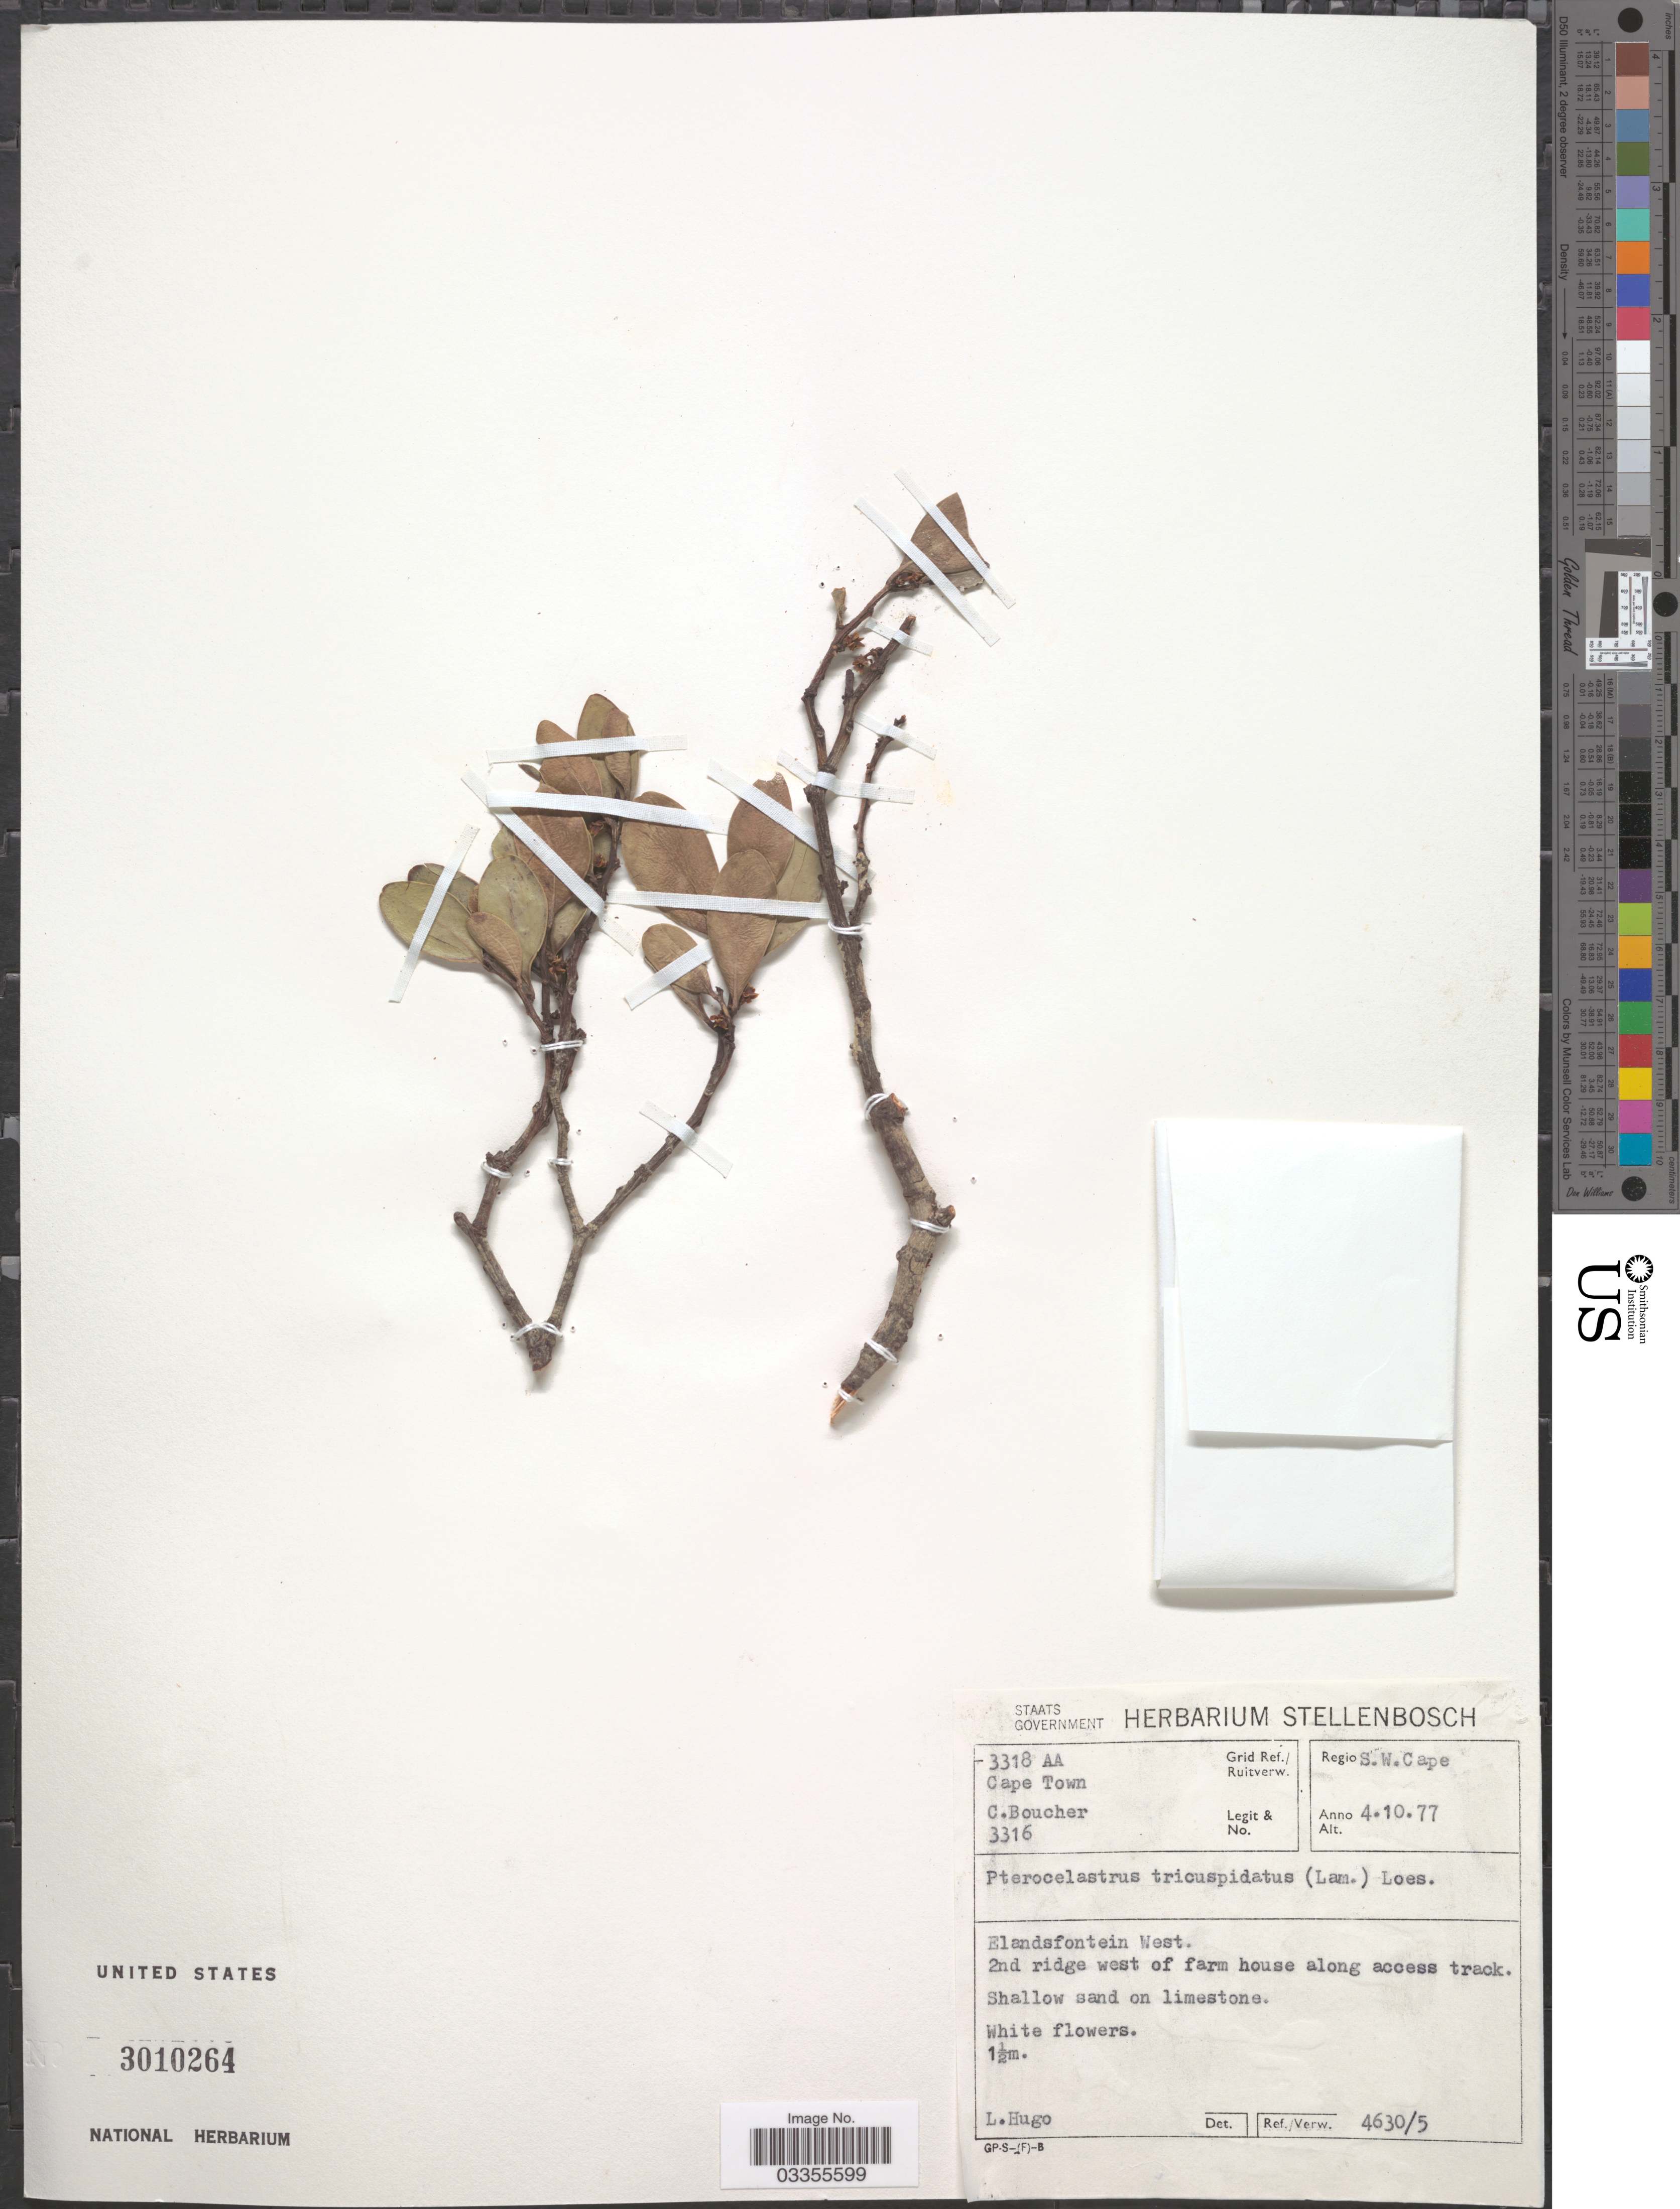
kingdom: Plantae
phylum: Tracheophyta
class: Magnoliopsida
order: Celastrales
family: Celastraceae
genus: Pterocelastrus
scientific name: Pterocelastrus tricuspidatus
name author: Walp.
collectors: C. Boucher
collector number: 3316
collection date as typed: Transcribed d/m/y: 4/10/77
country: South Africa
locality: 3318AA Cape Town Grid Ref./Ruitverw. Regio S.W. Cape. Elandsfontein West. 2nd ridge west of farm house along access track.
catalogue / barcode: US 3010264